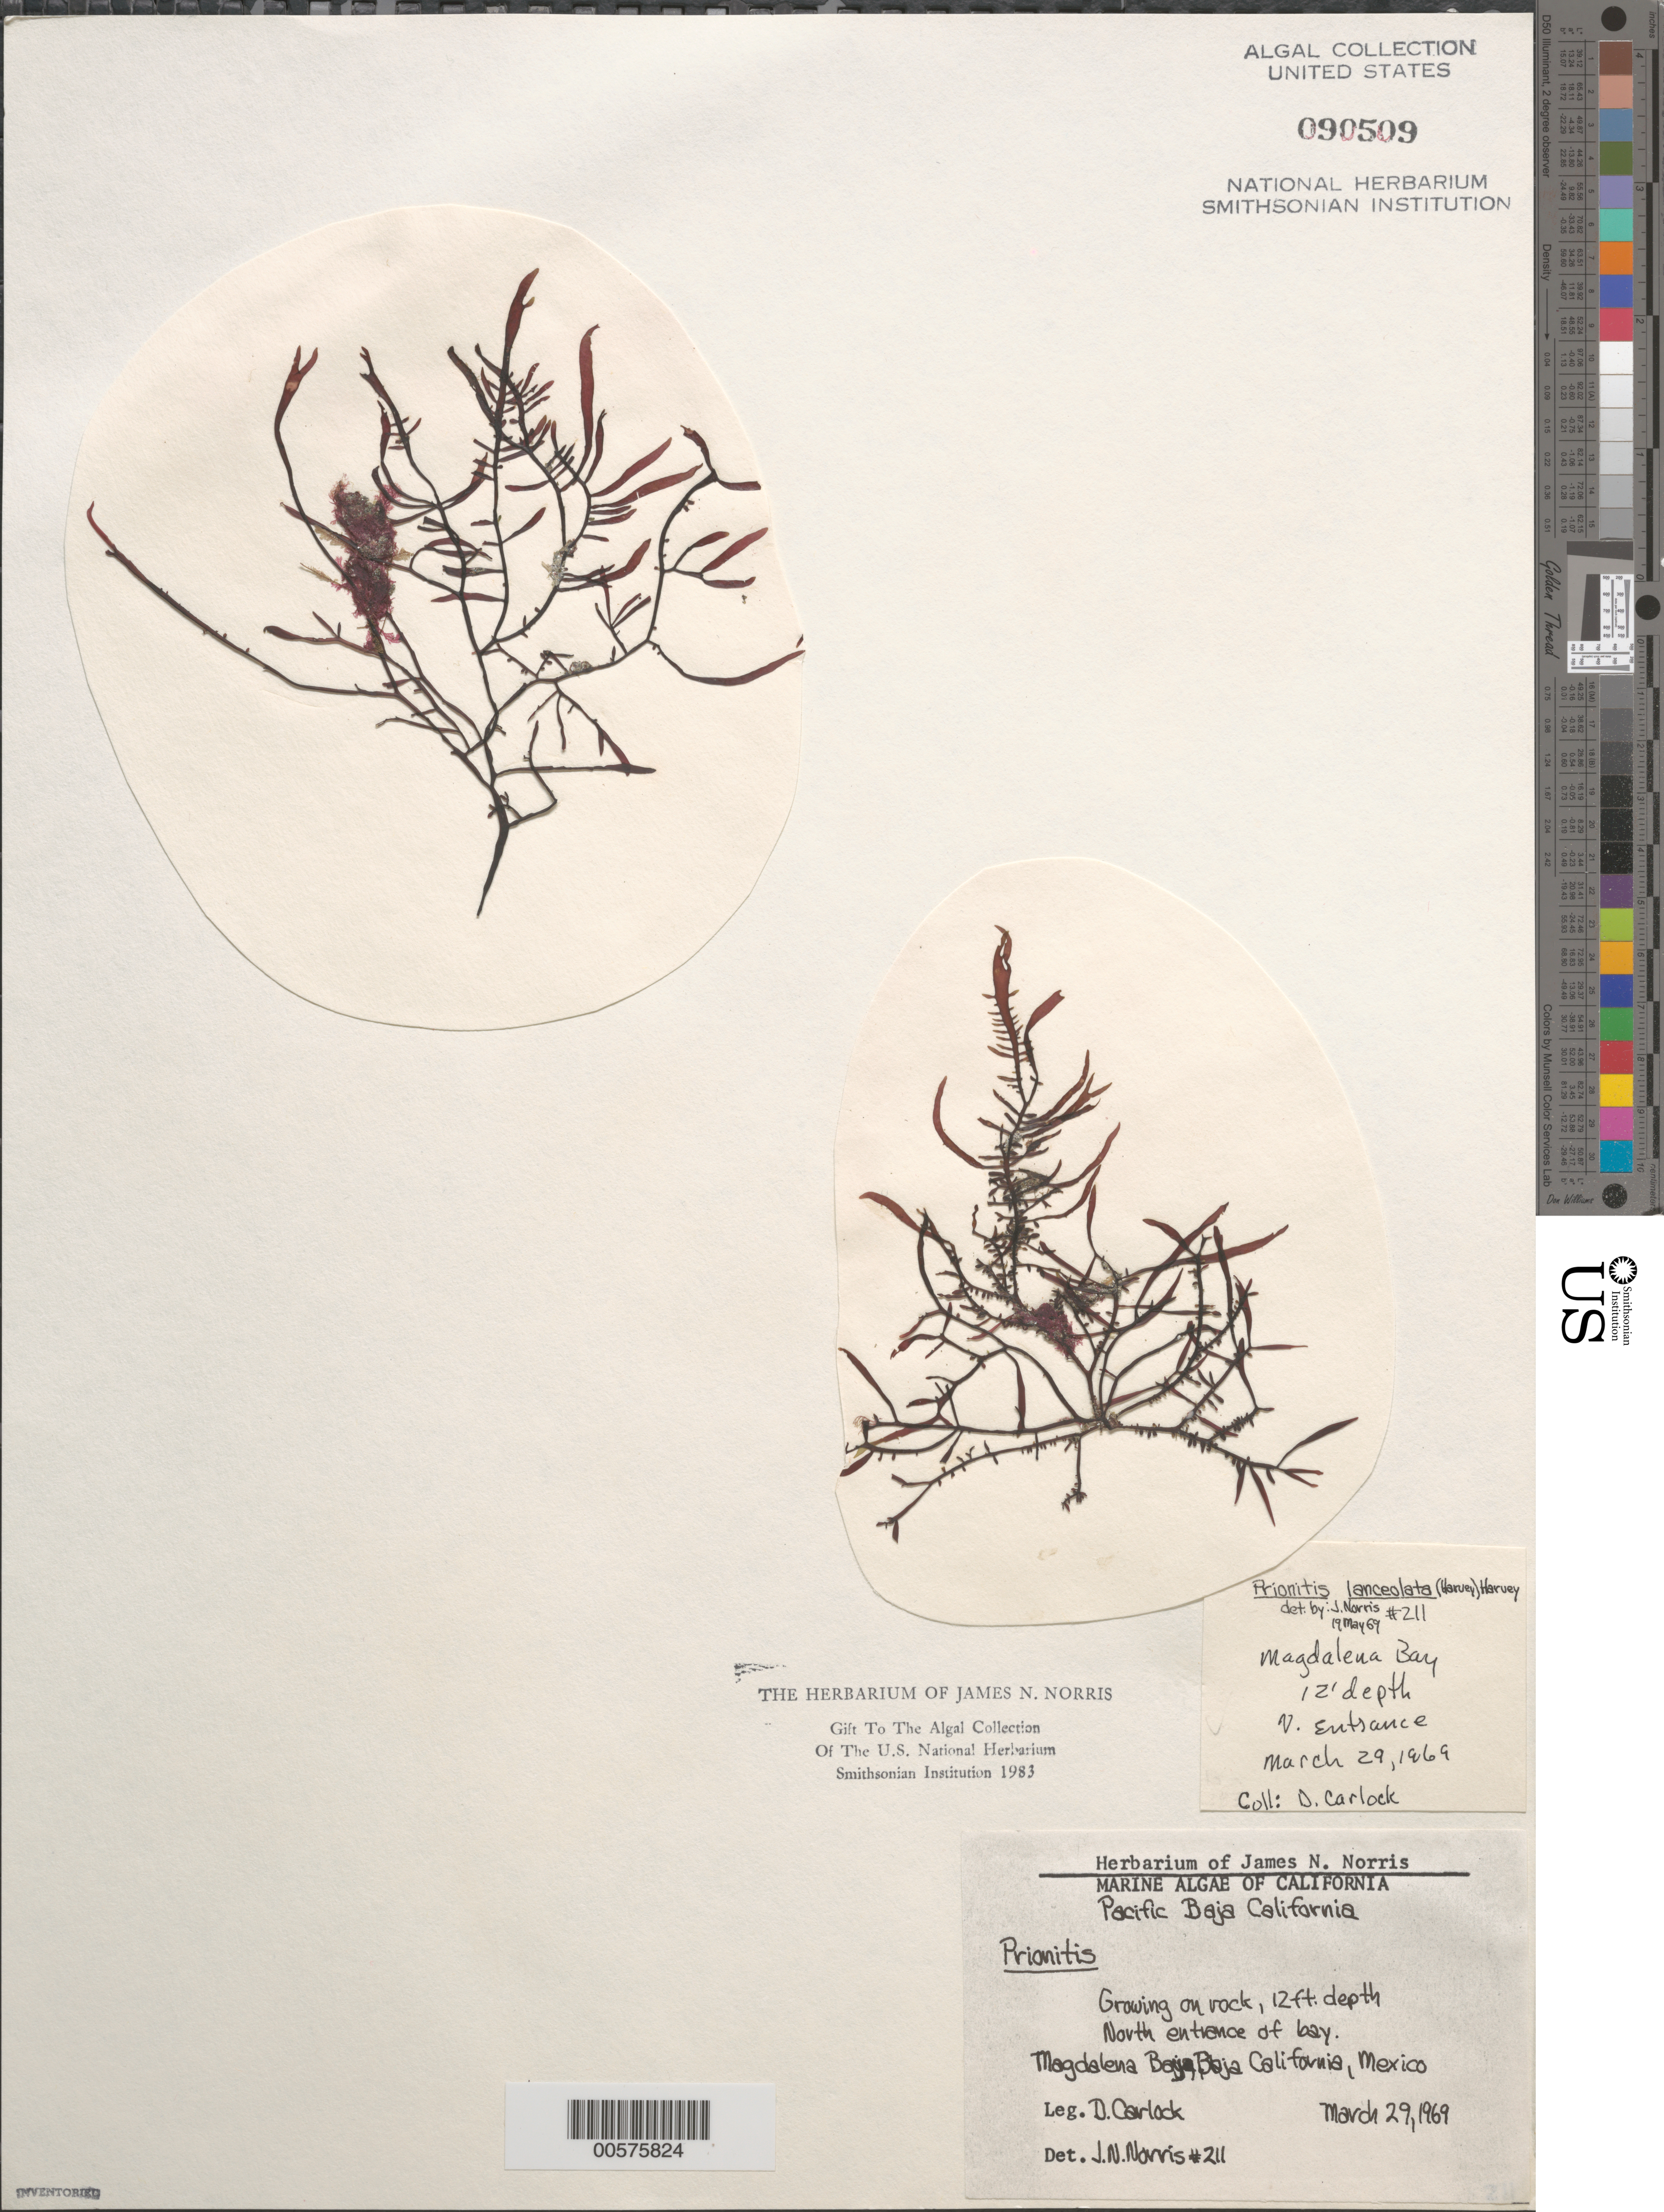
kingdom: Plantae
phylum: Rhodophyta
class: Florideophyceae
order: Cryptonemiales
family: Cryptonemiaceae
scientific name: Prionitis lanceolata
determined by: Norris, James N.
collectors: D. Carlock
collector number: JN-211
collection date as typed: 29 Mar 1969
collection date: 1969-03-29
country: Mexico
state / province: Baja California Sur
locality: Bahia Magdalena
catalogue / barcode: US 90509